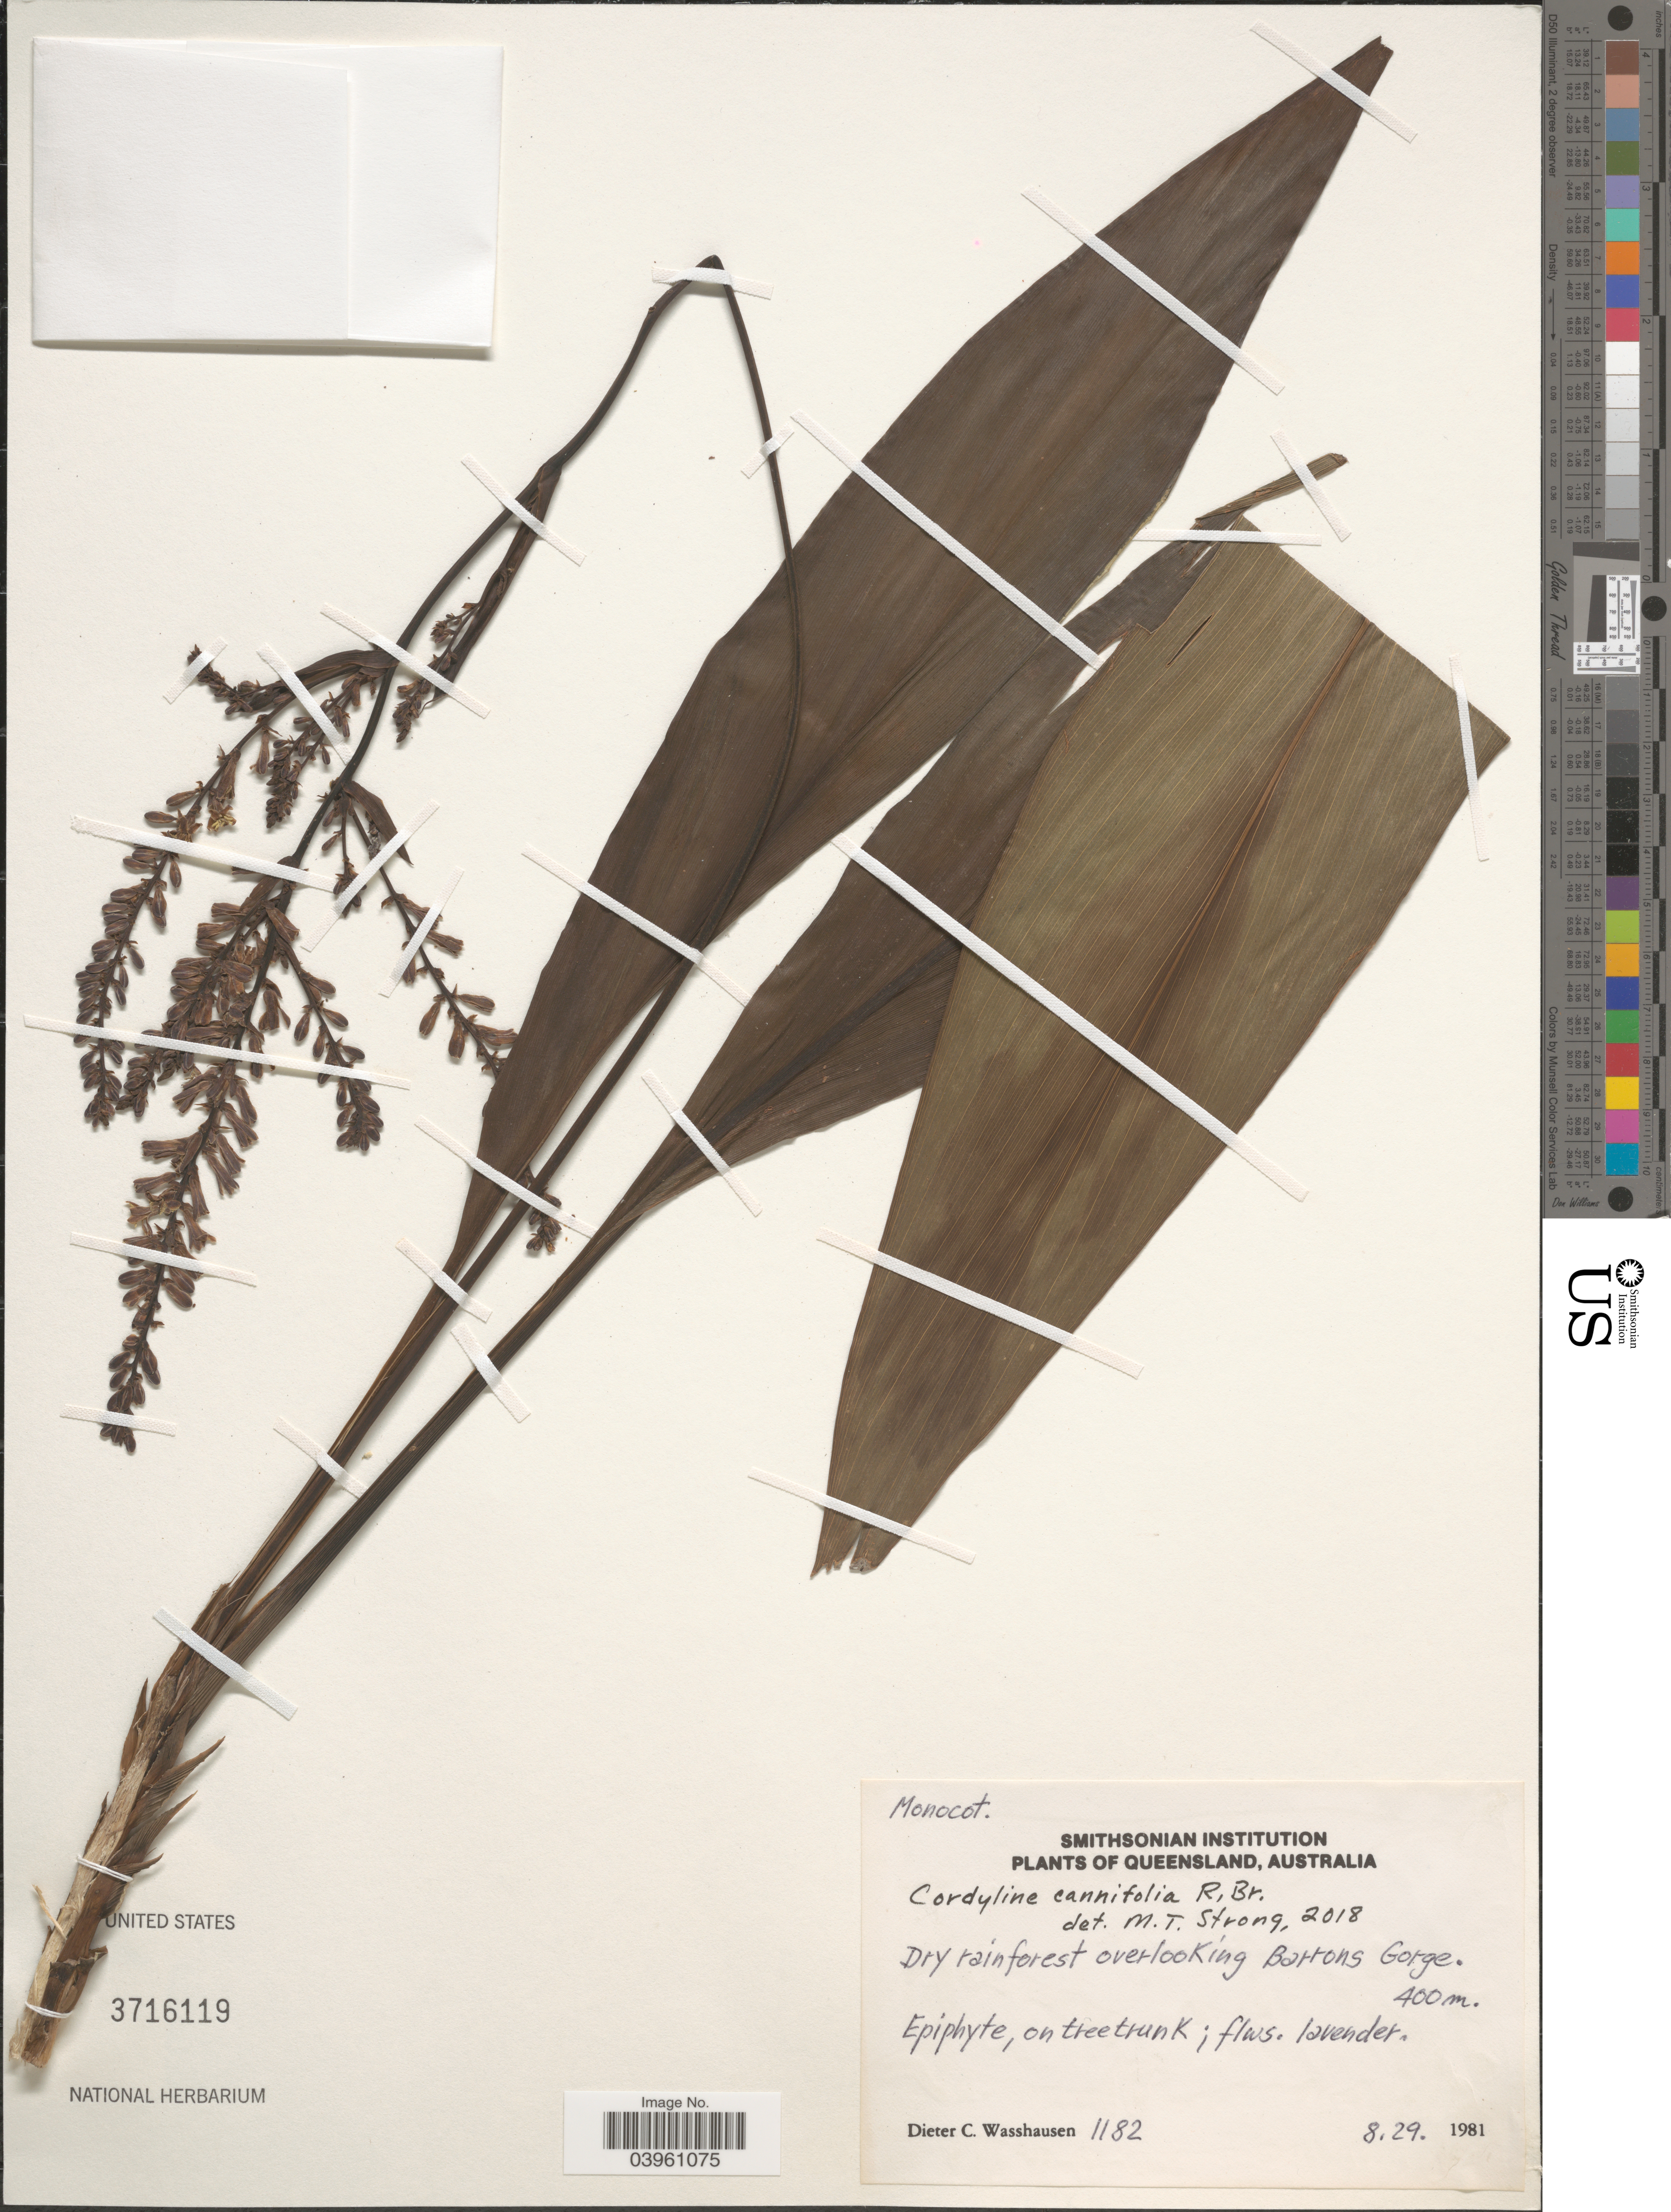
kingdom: Plantae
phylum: Tracheophyta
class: Liliopsida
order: Asparagales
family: Asparagaceae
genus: Cordyline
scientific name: Cordyline cannifolia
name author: R. Br.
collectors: D. C. Wasshausen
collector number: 1182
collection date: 1981-08-29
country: Australia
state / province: Queensland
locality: Dry rainforest overlooking Bartons Gorge.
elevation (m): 400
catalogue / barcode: US 3716119